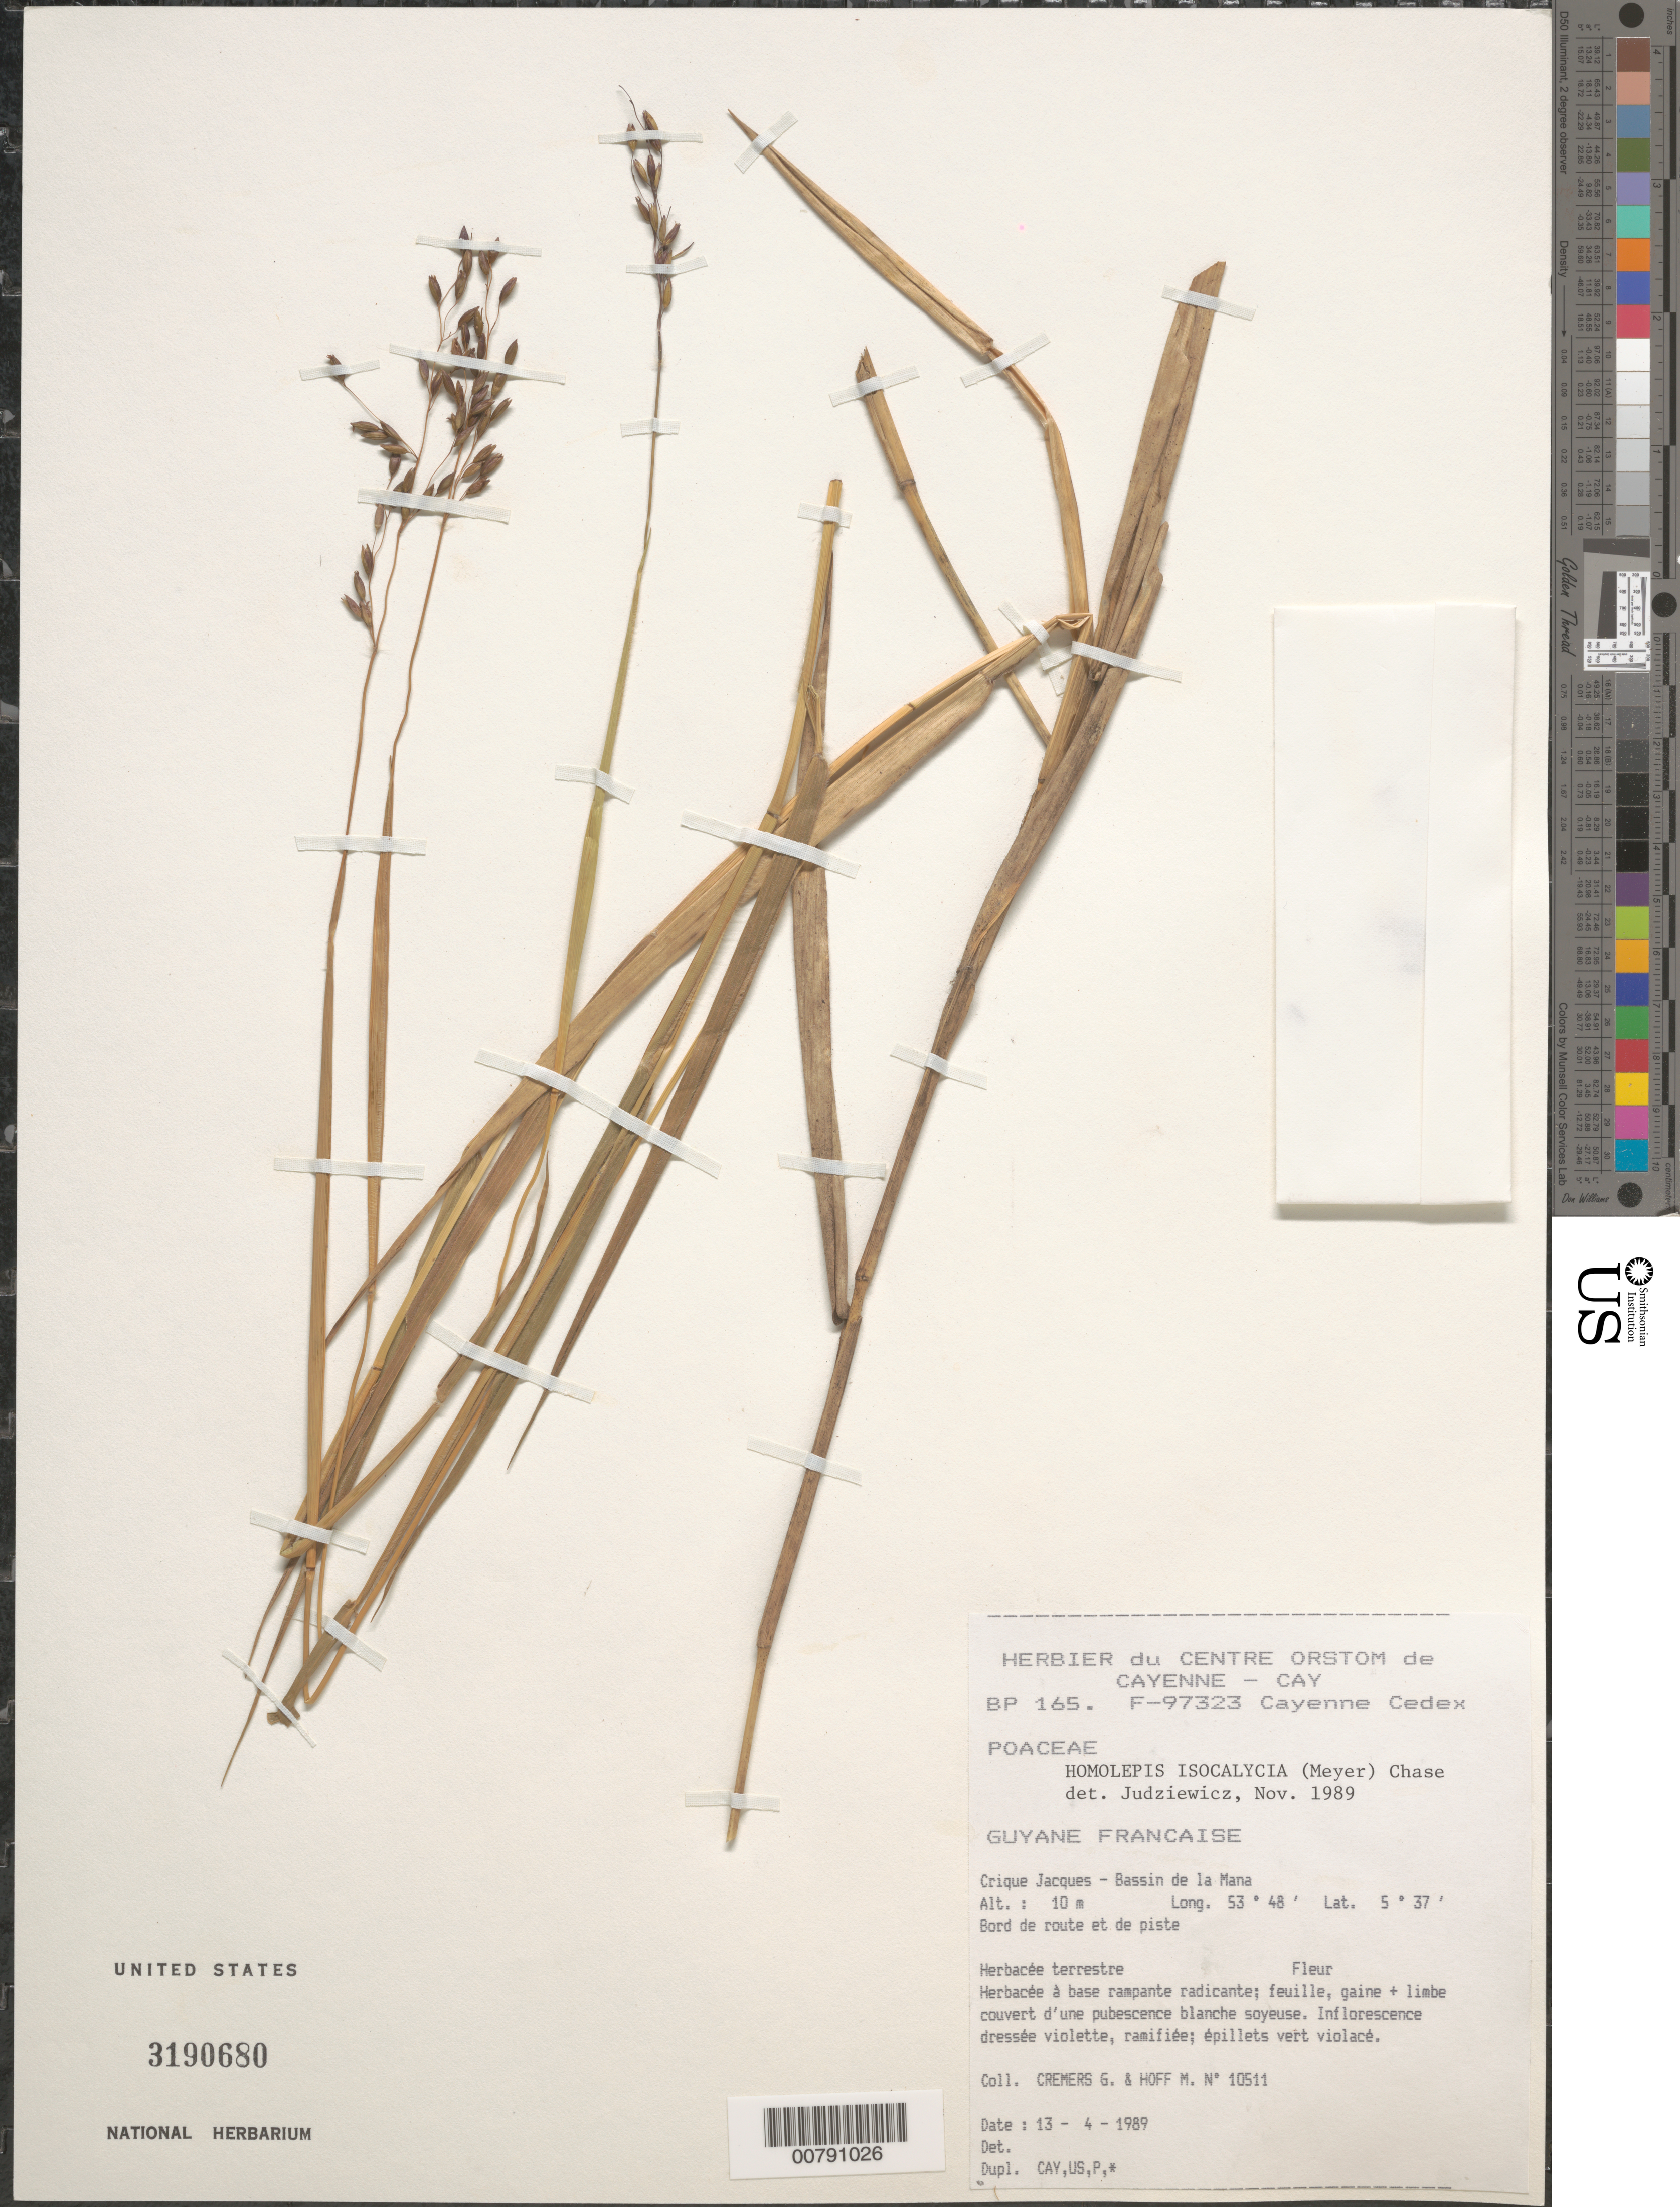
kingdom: Plantae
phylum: Tracheophyta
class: Liliopsida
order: Poales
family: Poaceae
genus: Homolepis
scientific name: Homolepis isocalycia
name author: (G. Mey.) Chase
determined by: Judziewicz, E. J.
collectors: G. Cremers & M. Hoff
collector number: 10511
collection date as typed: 13-Apr-89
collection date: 1989-04-13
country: French Guiana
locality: Crique Jacques, Bassin de la Mana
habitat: Along road and trail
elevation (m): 10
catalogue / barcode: US 3190680